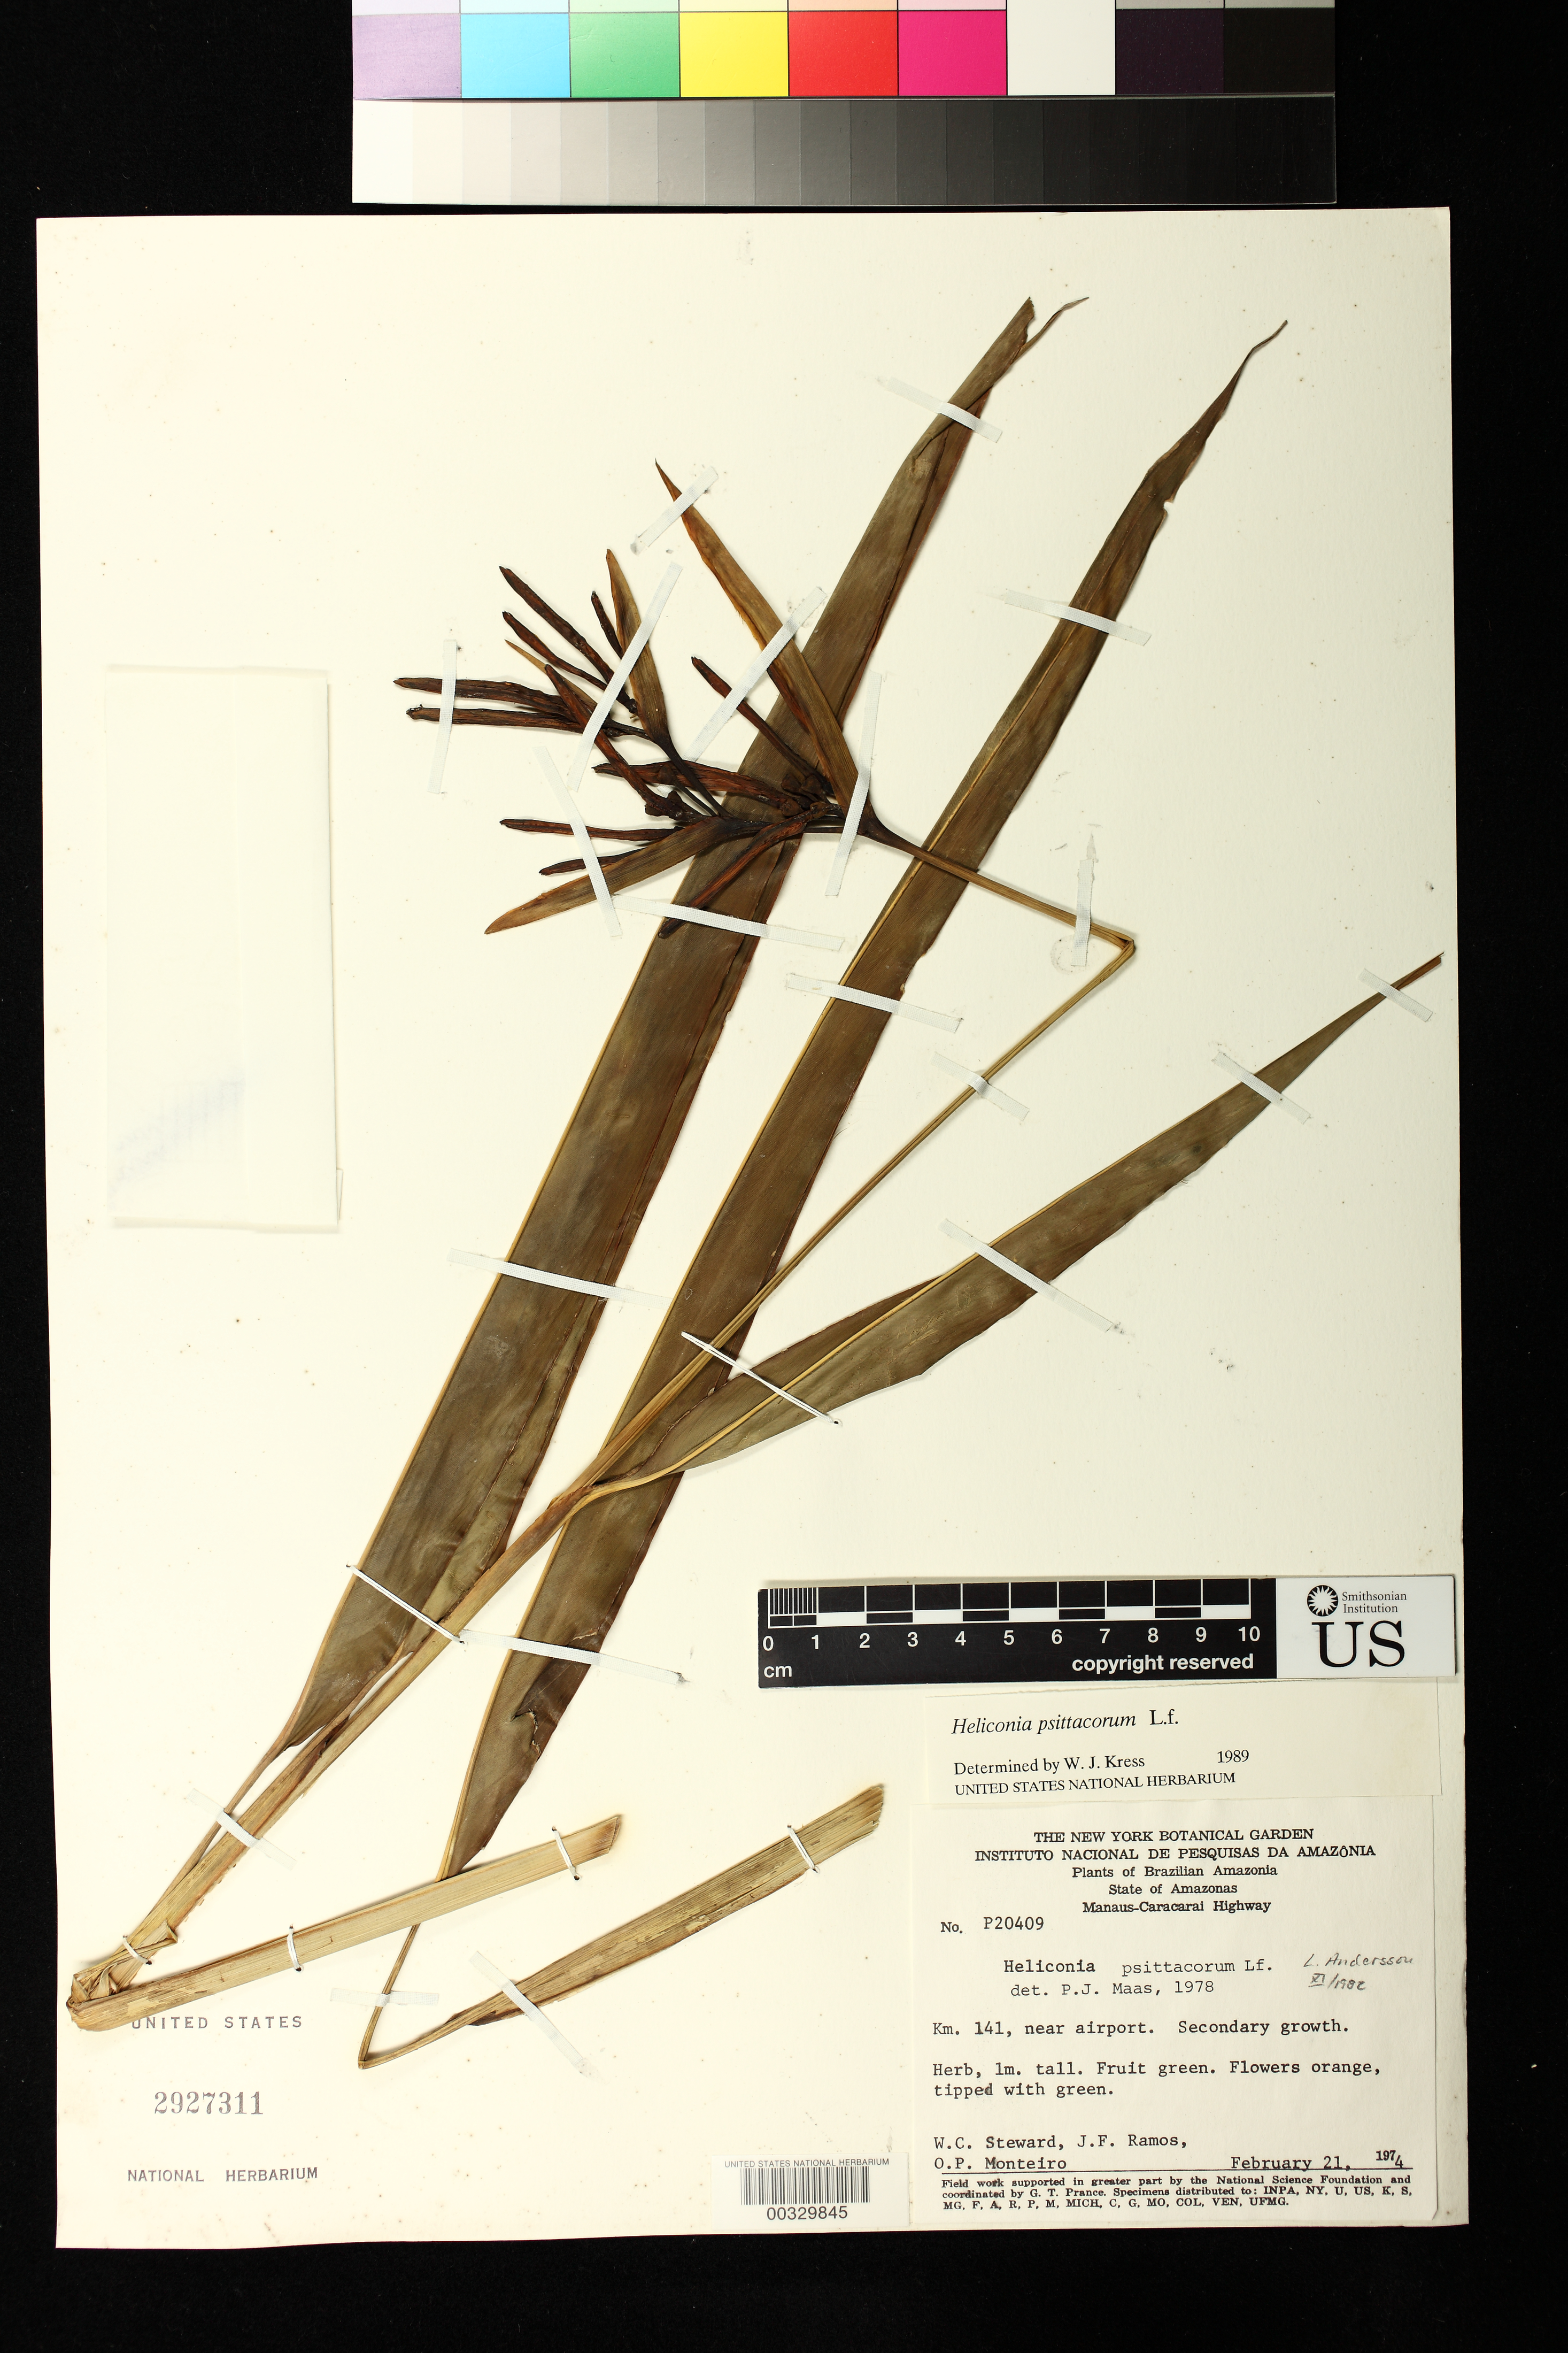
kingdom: Plantae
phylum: Tracheophyta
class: Liliopsida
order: Zingiberales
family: Heliconiaceae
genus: Heliconia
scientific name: Heliconia psittacorum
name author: L. f.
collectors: W. C. Steward, J. F. Ramos & O. P. Monteiro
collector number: P20409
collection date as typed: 21 Feb 1974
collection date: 1974-02-21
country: Brazil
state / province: Amazonas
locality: Manaus-caracarai highway, km 141, near airport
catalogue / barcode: US 2927311